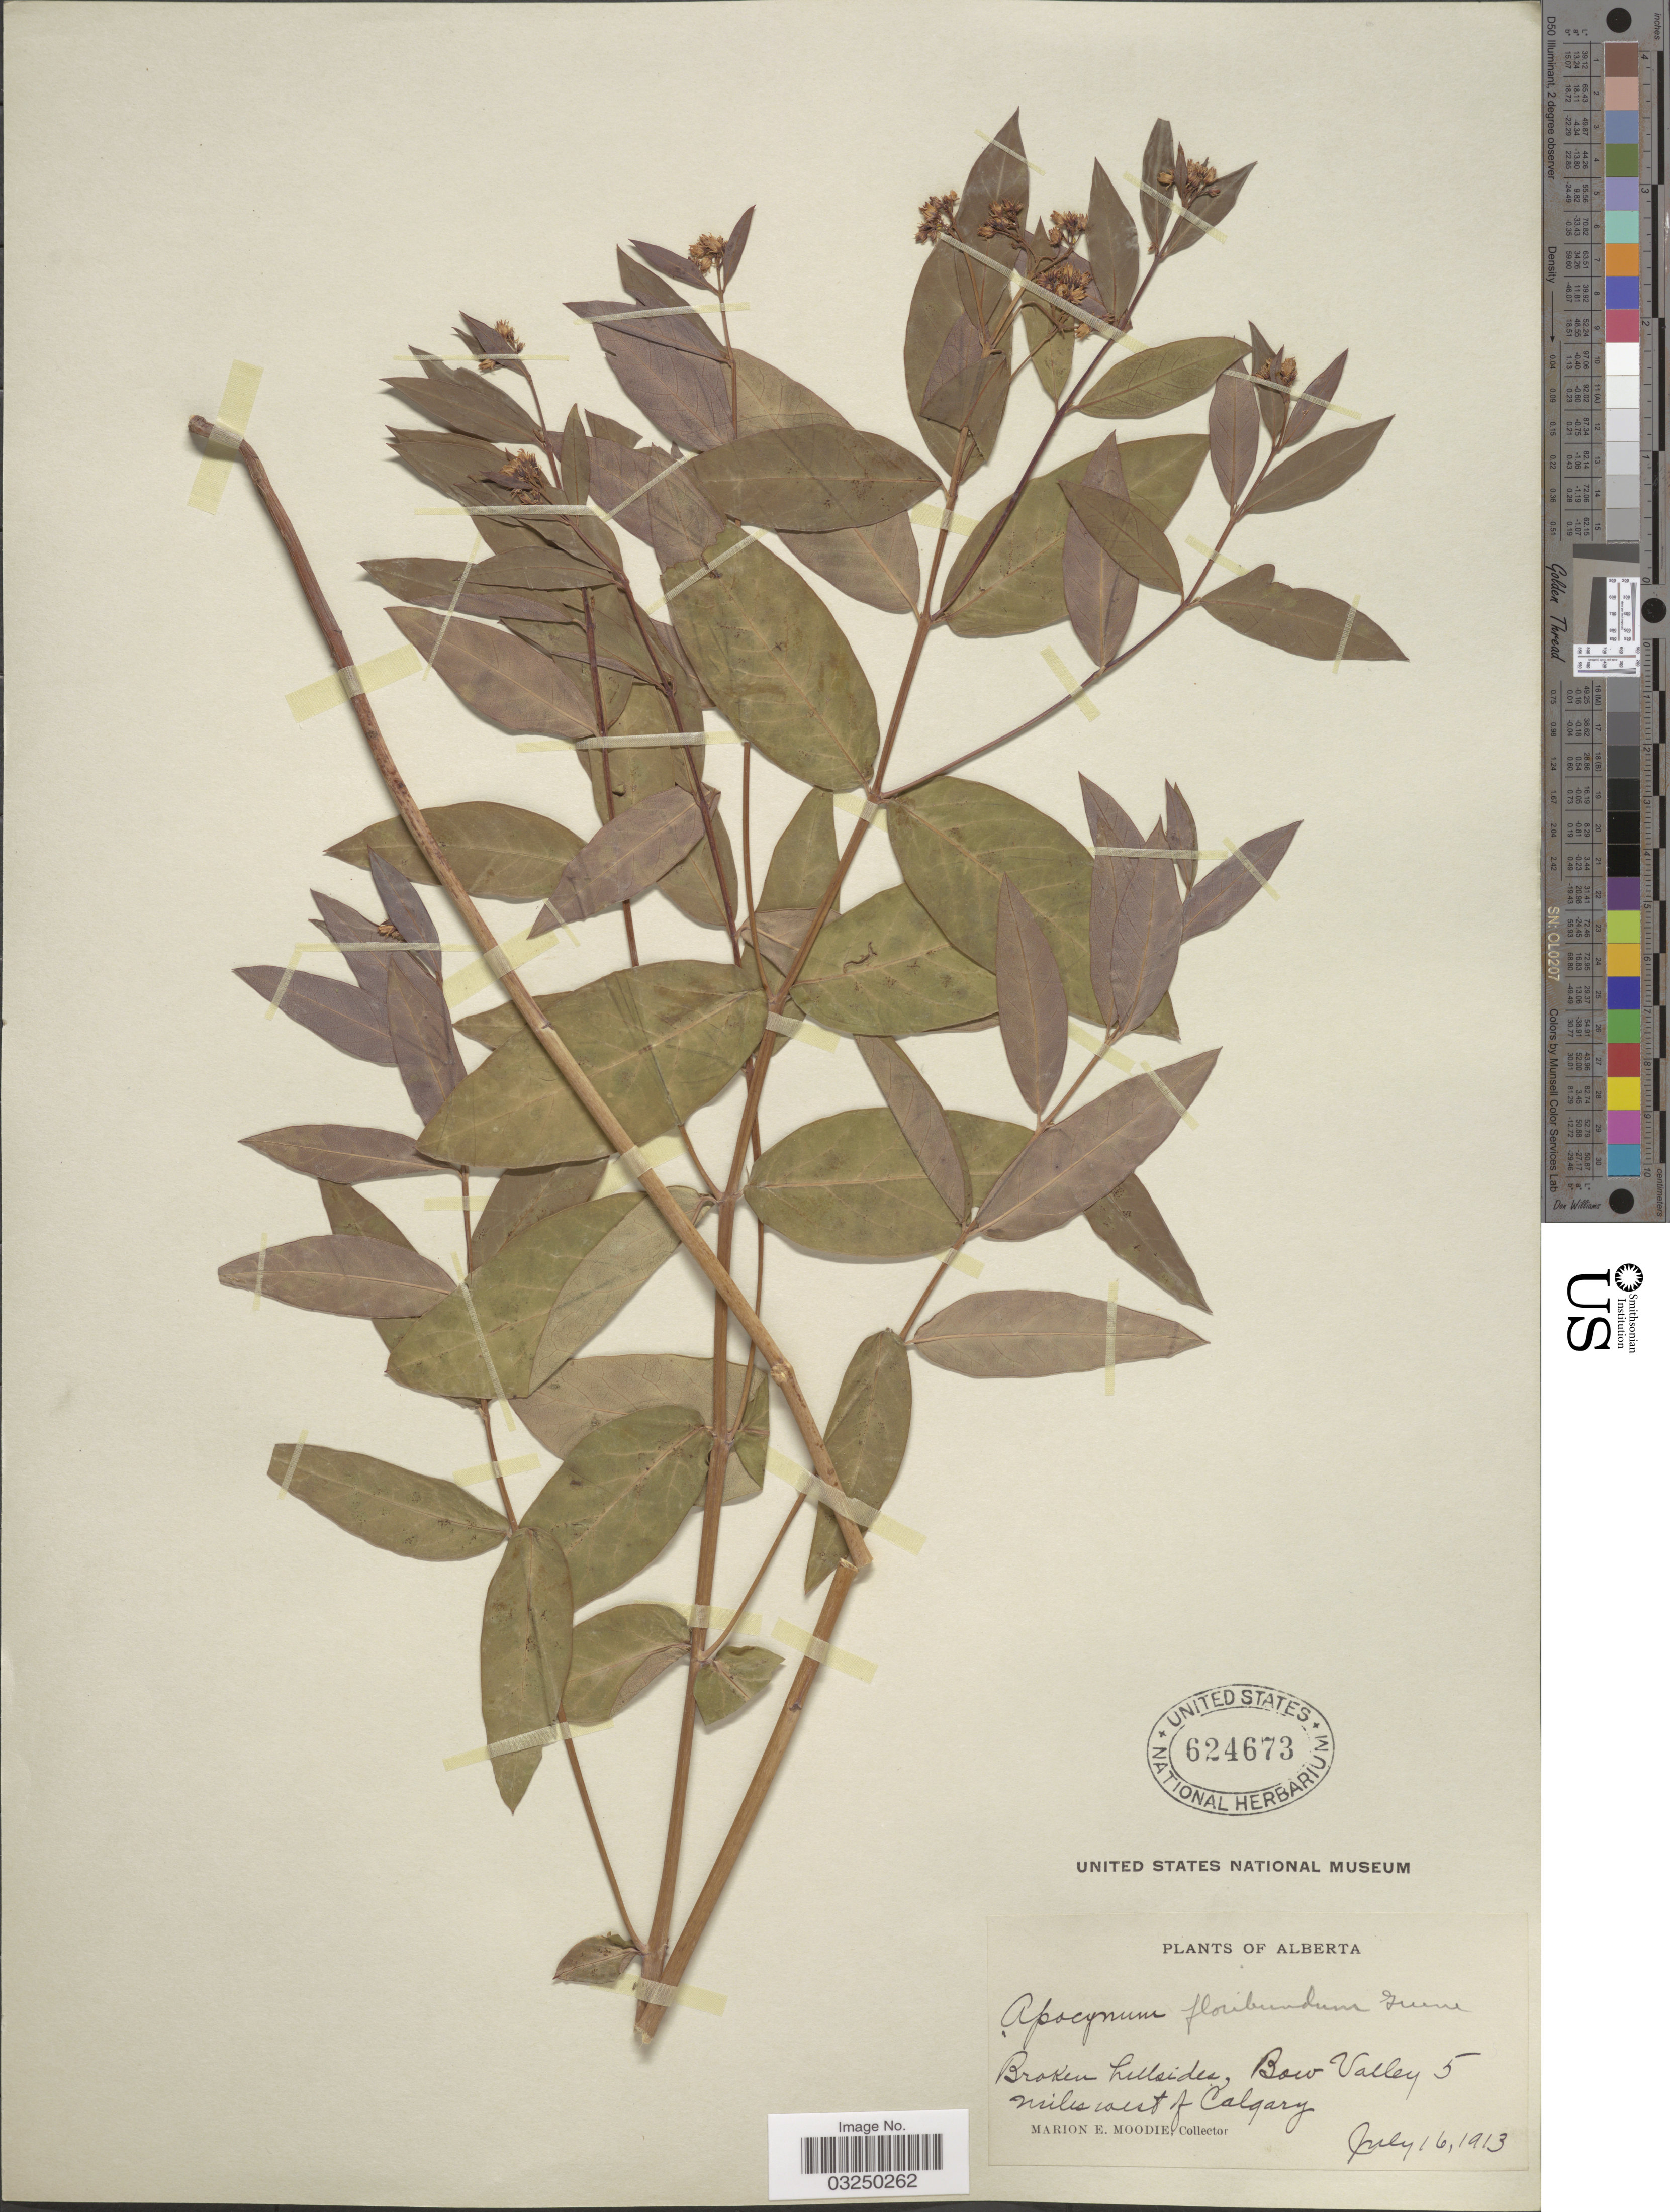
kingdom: Plantae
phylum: Tracheophyta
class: Magnoliopsida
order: Gentianales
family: Apocynaceae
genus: Apocynum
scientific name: Apocynum sp.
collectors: M. E. Moodie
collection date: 1913-07-16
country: Canada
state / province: Alberta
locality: Broken hillside, Bow Valley 5 miles west of Calgary.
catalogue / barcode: US 624673